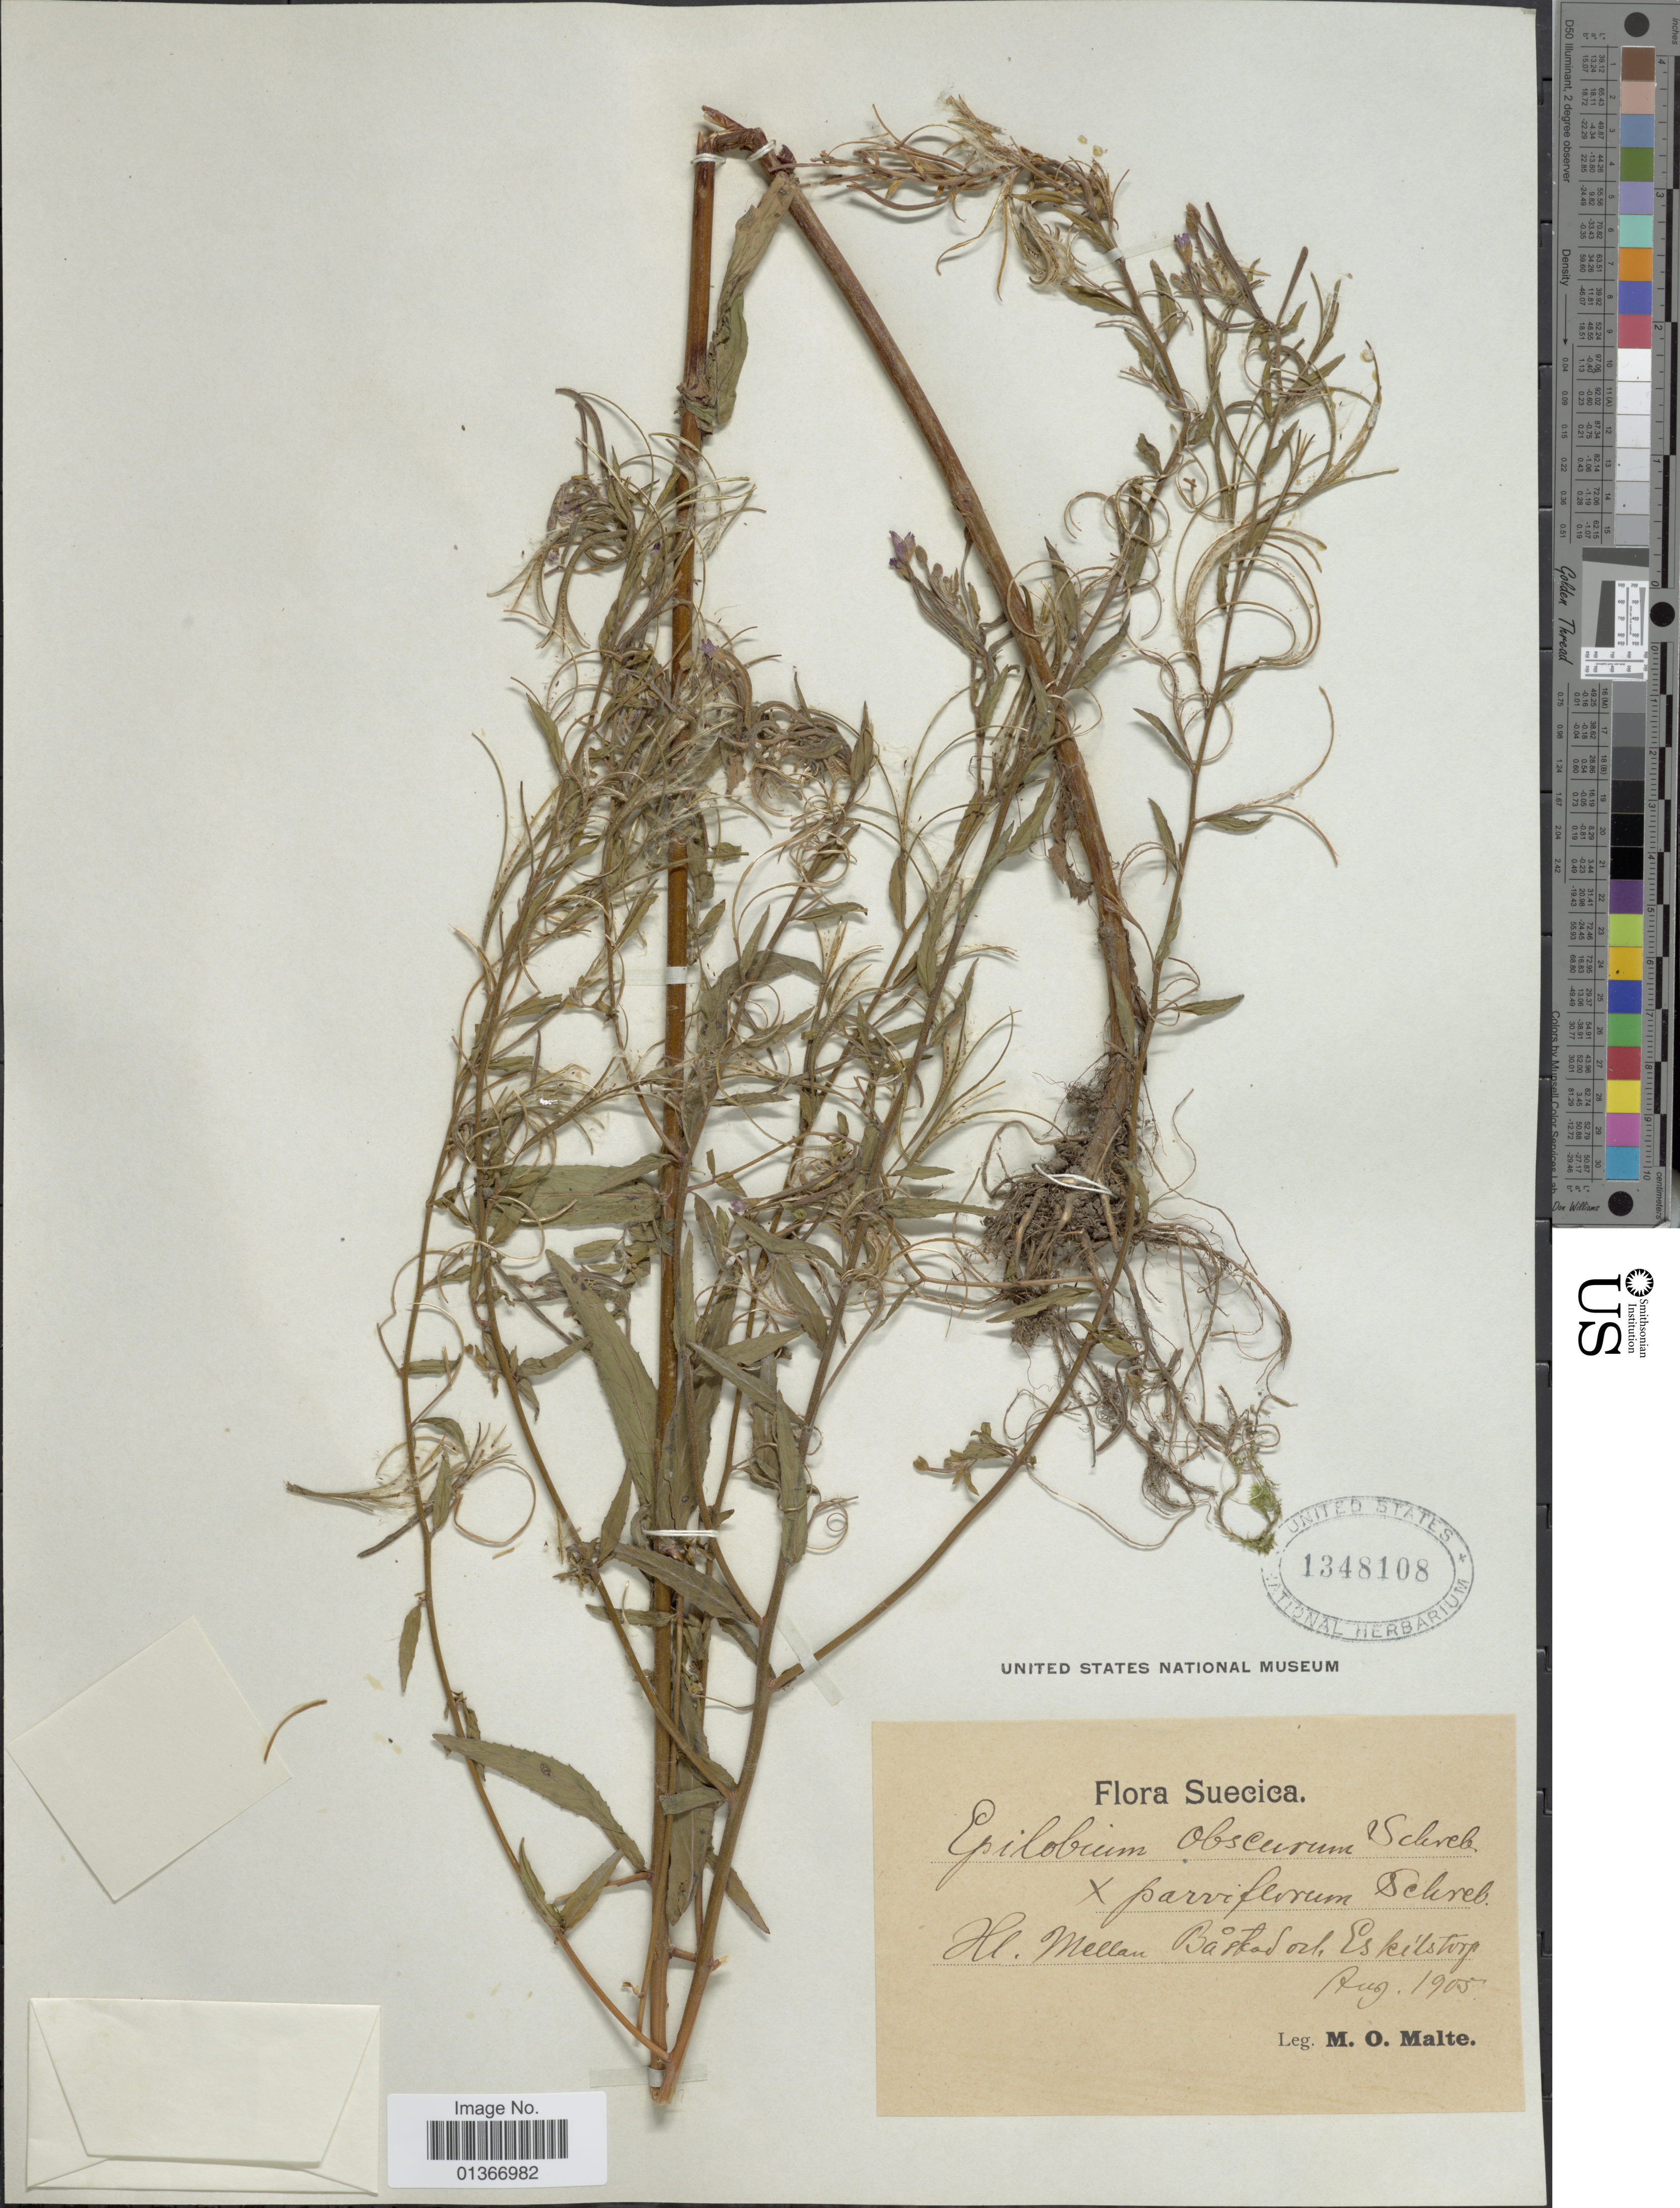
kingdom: Plantae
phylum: Tracheophyta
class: Magnoliopsida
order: Myrtales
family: Onagraceae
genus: Epilobium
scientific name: Epilobium obscurum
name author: Schreb.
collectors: M. O. Malte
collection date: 1905-08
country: Sweden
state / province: Halland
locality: Mellan Båstad och Eskilstorp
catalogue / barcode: US 1348108